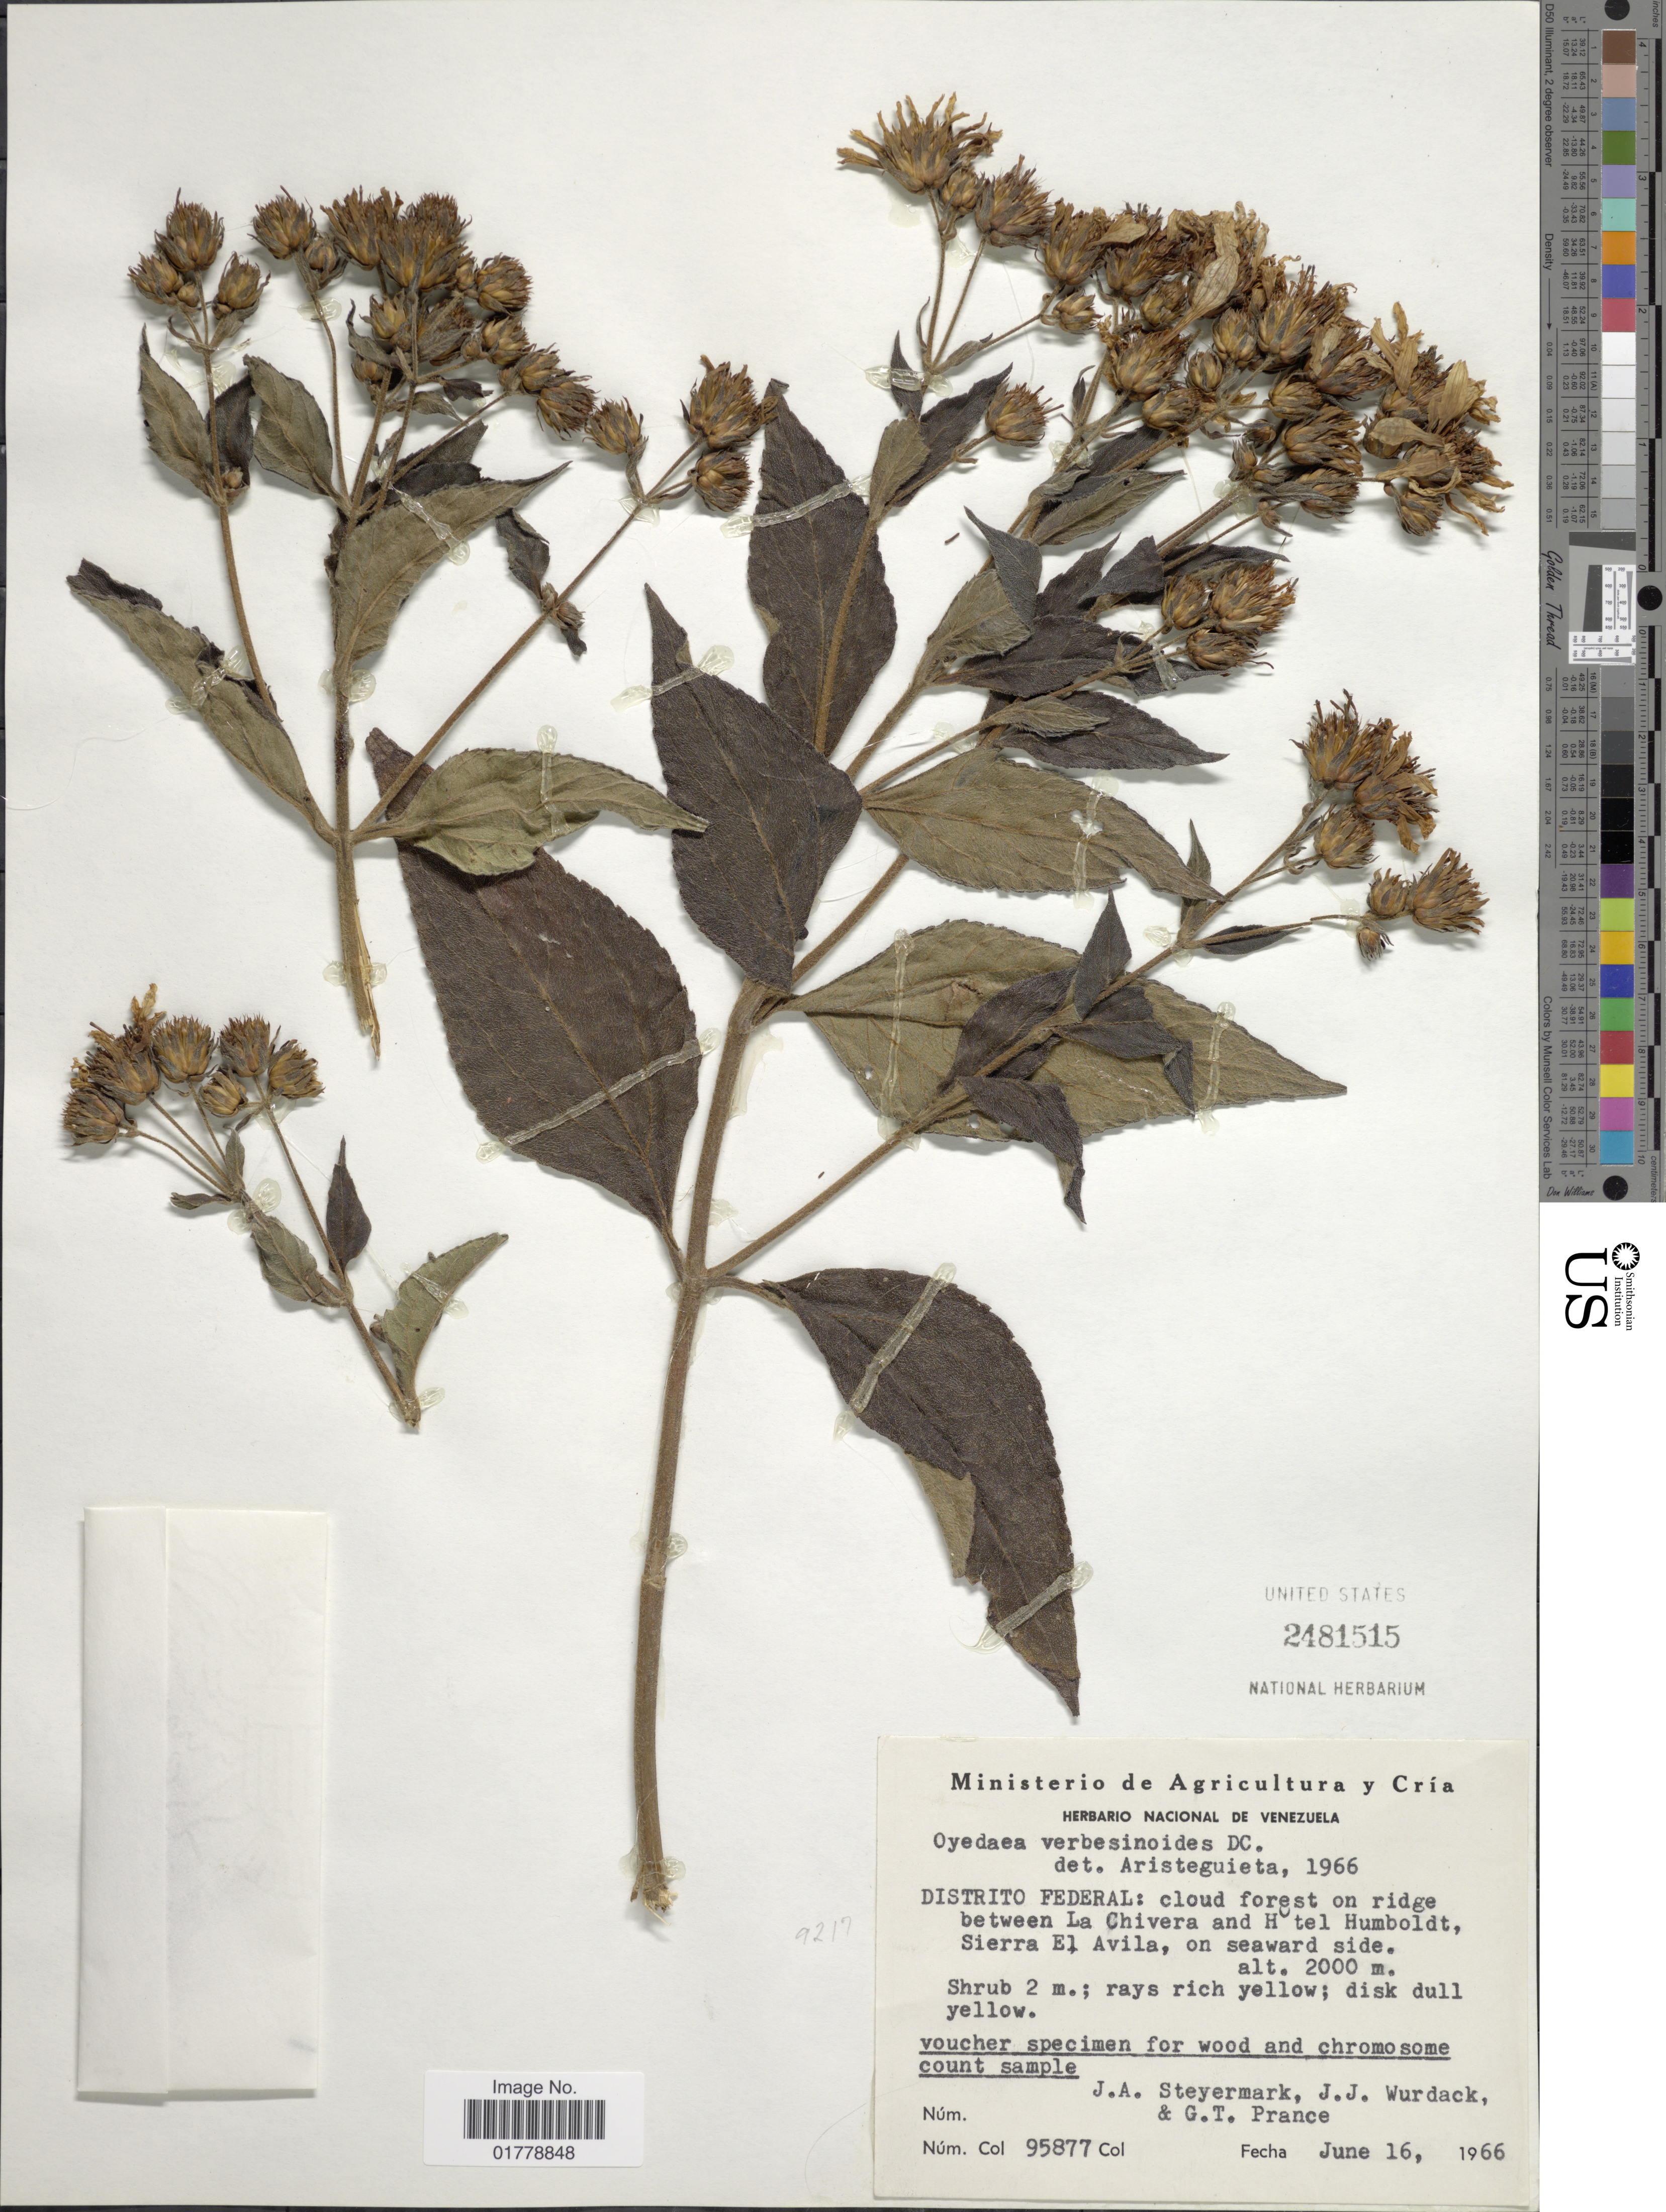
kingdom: Plantae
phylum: Tracheophyta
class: Magnoliopsida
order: Asterales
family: Asteraceae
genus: Oyedaea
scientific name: Oyedaea verbesinoides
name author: DC.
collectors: J. Steyermark, J. J. Wurdack & G. T. Prance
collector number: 95877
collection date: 1966-06-16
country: Venezuela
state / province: Miranda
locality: Distrito Federal: cloud forest on ridge between La Chivera and Hotel Humboldt, Sierra El Avila, on seaward side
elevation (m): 2000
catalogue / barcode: US 2481515